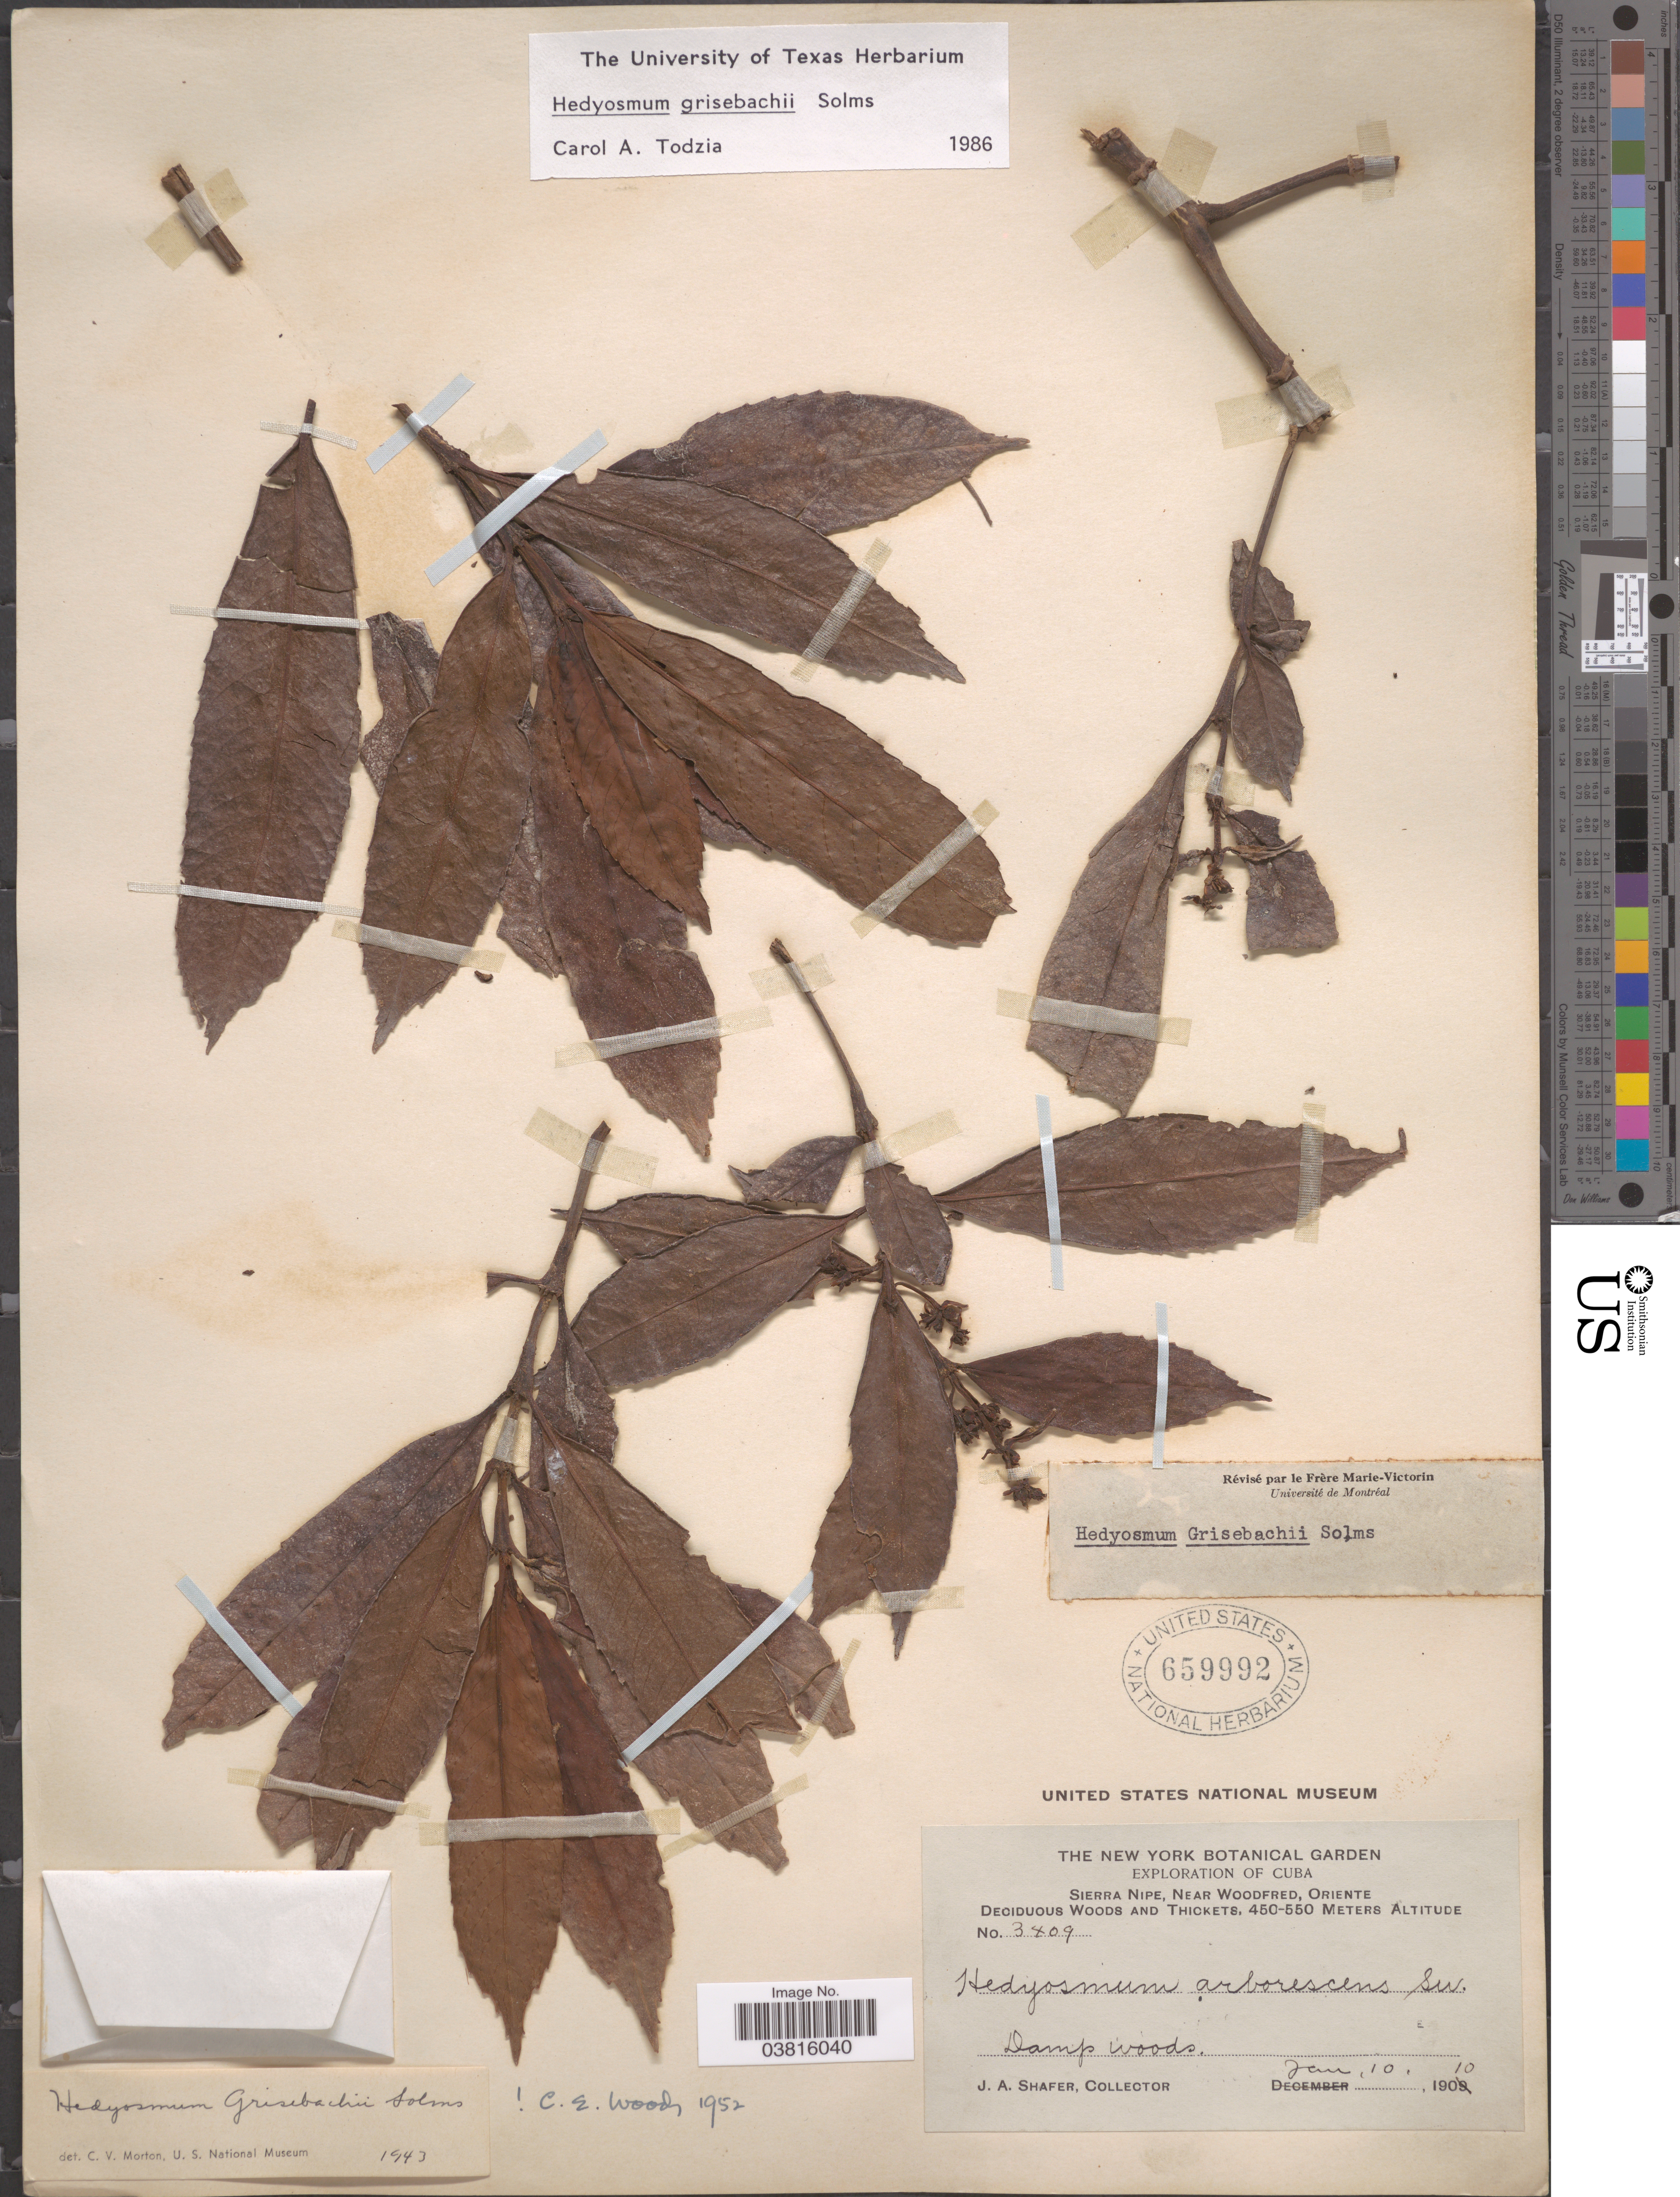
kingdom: Plantae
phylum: Tracheophyta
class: Magnoliopsida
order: Chloranthales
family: Chloranthaceae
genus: Hedyosmum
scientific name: Hedyosmum grisebachii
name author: Solms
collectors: J. A. Shafer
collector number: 3409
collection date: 1910-01-10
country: Cuba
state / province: Oriente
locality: Sierra Nipe, near Woodford.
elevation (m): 450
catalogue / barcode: US 659992